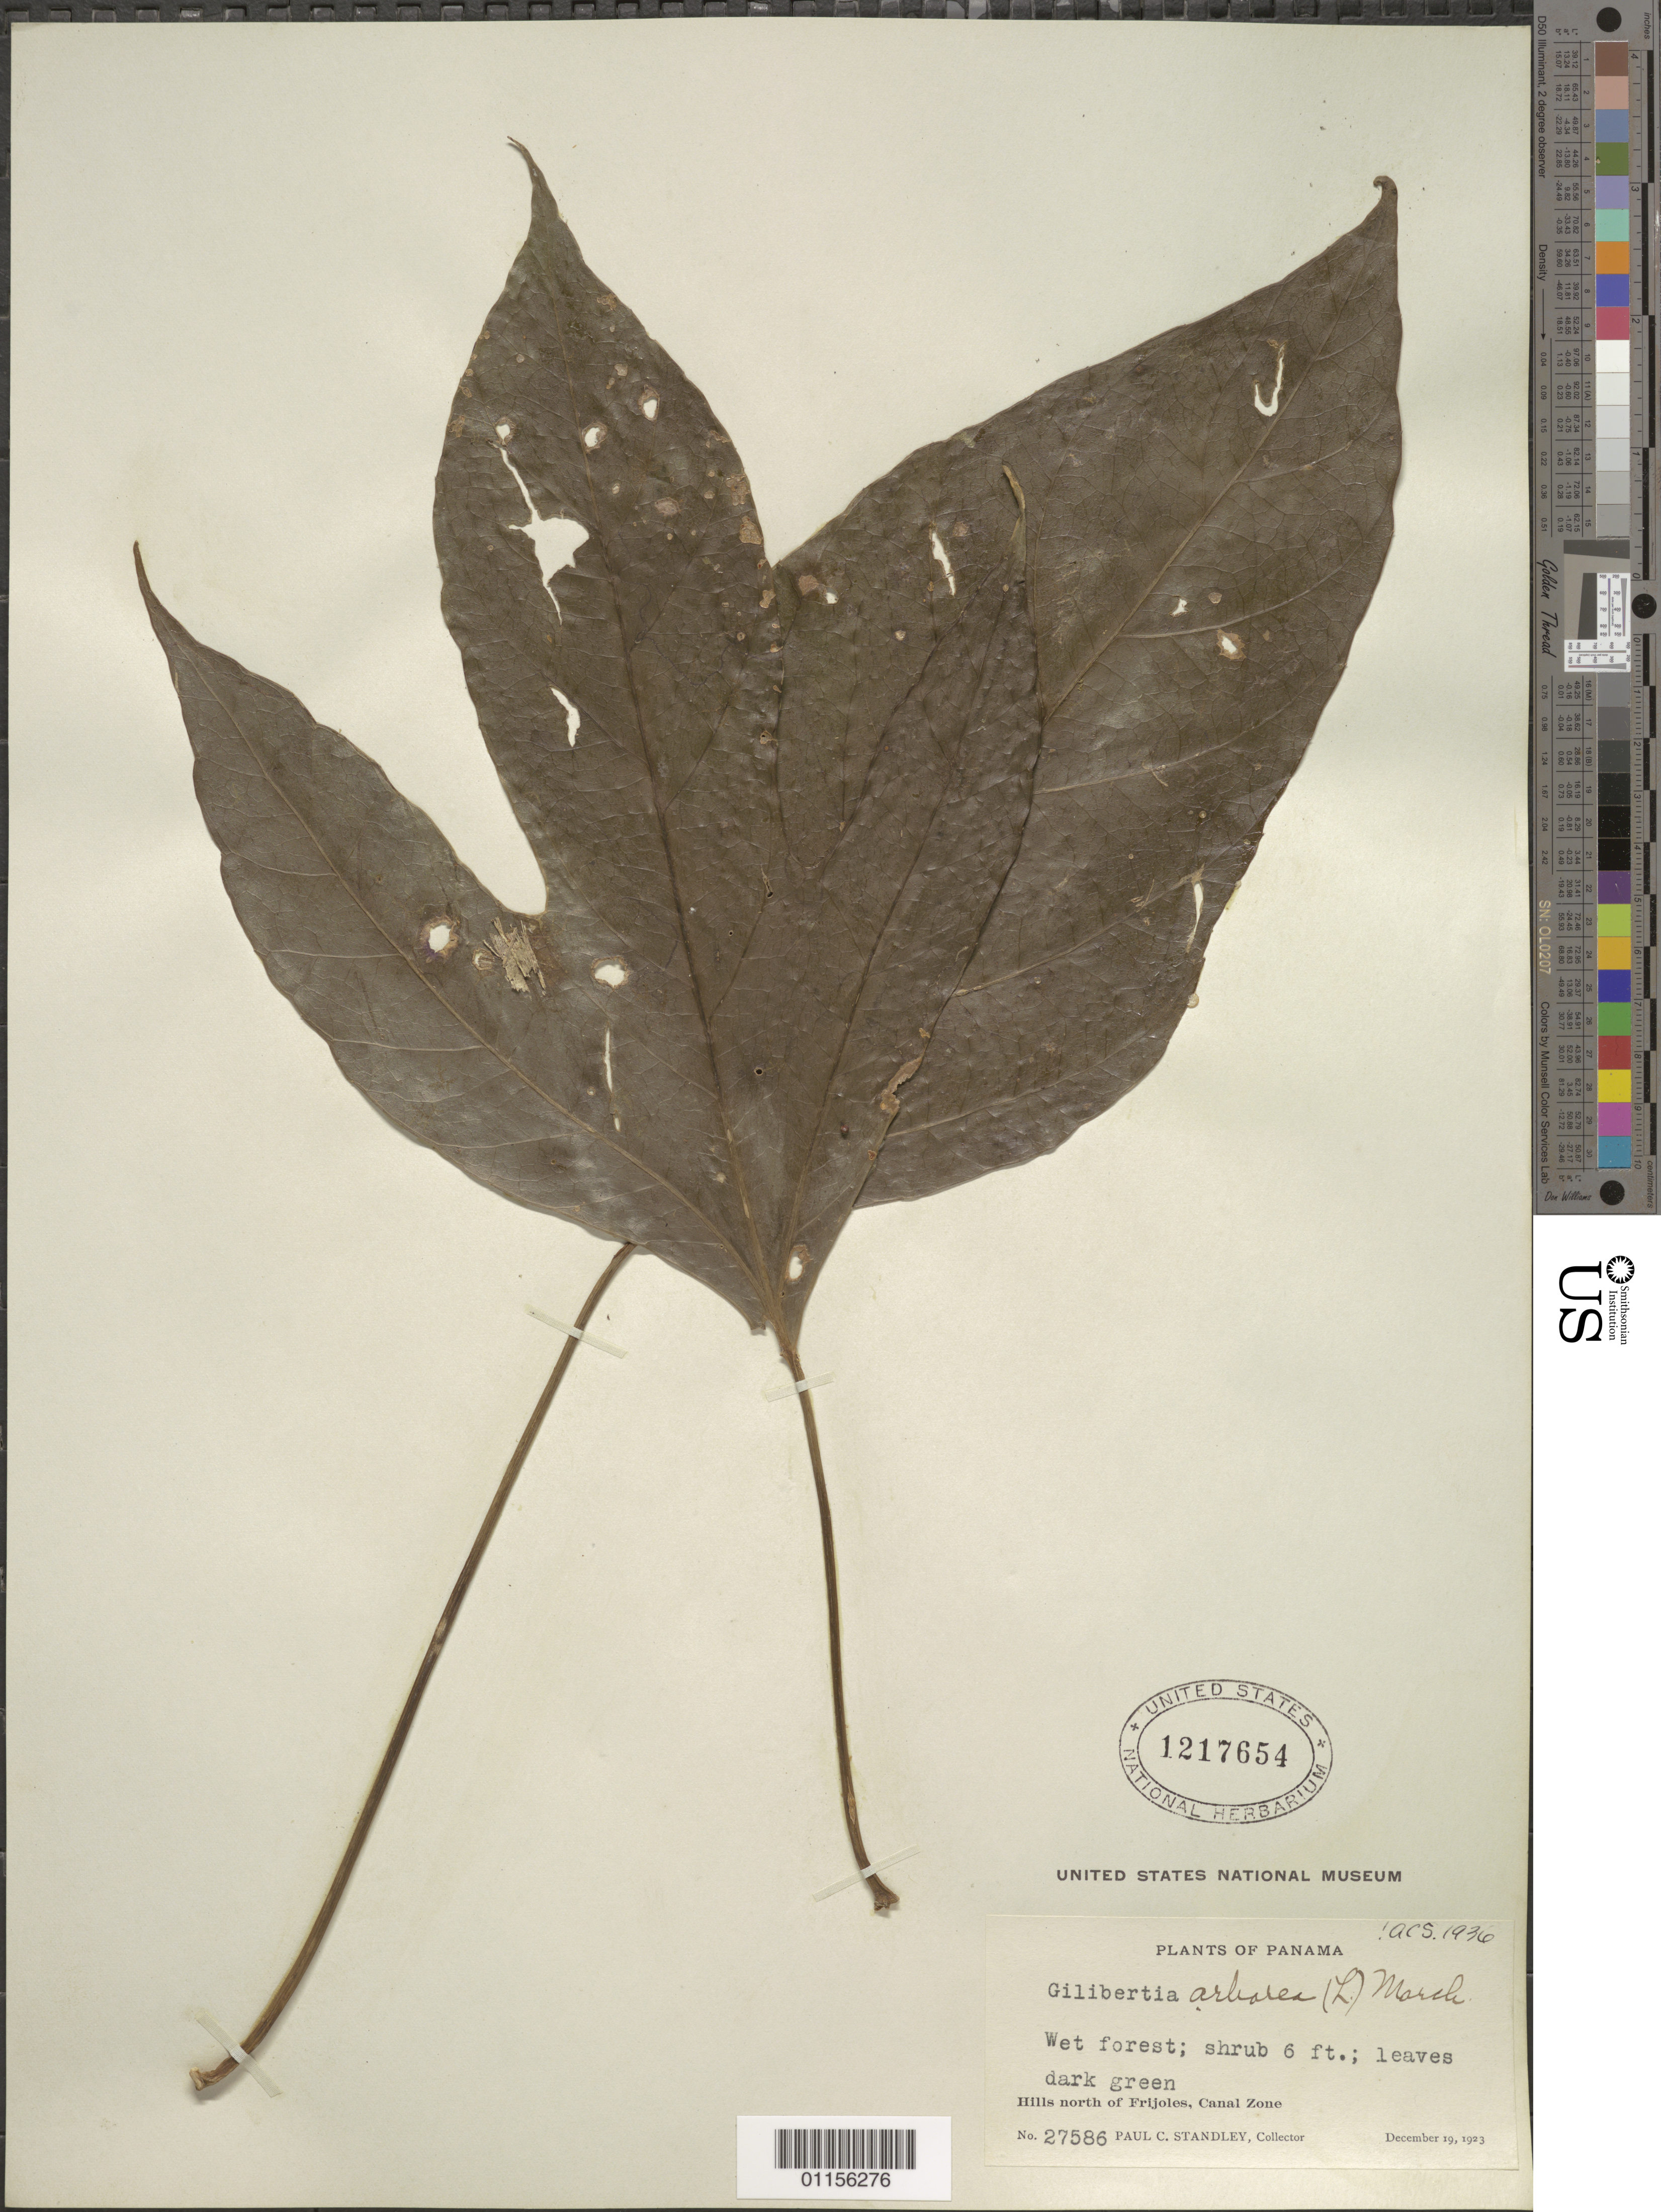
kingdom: Plantae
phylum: Tracheophyta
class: Magnoliopsida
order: Apiales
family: Araliaceae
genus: Dendropanax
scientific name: Dendropanax arboreus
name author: (L.) Decne. & Planch.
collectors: P. C. Standley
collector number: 27586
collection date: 1923-12-19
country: Panama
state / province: Colón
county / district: Canal Zone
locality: Hills N of Frijoles.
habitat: Wet forest, shrub.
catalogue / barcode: US 1217654